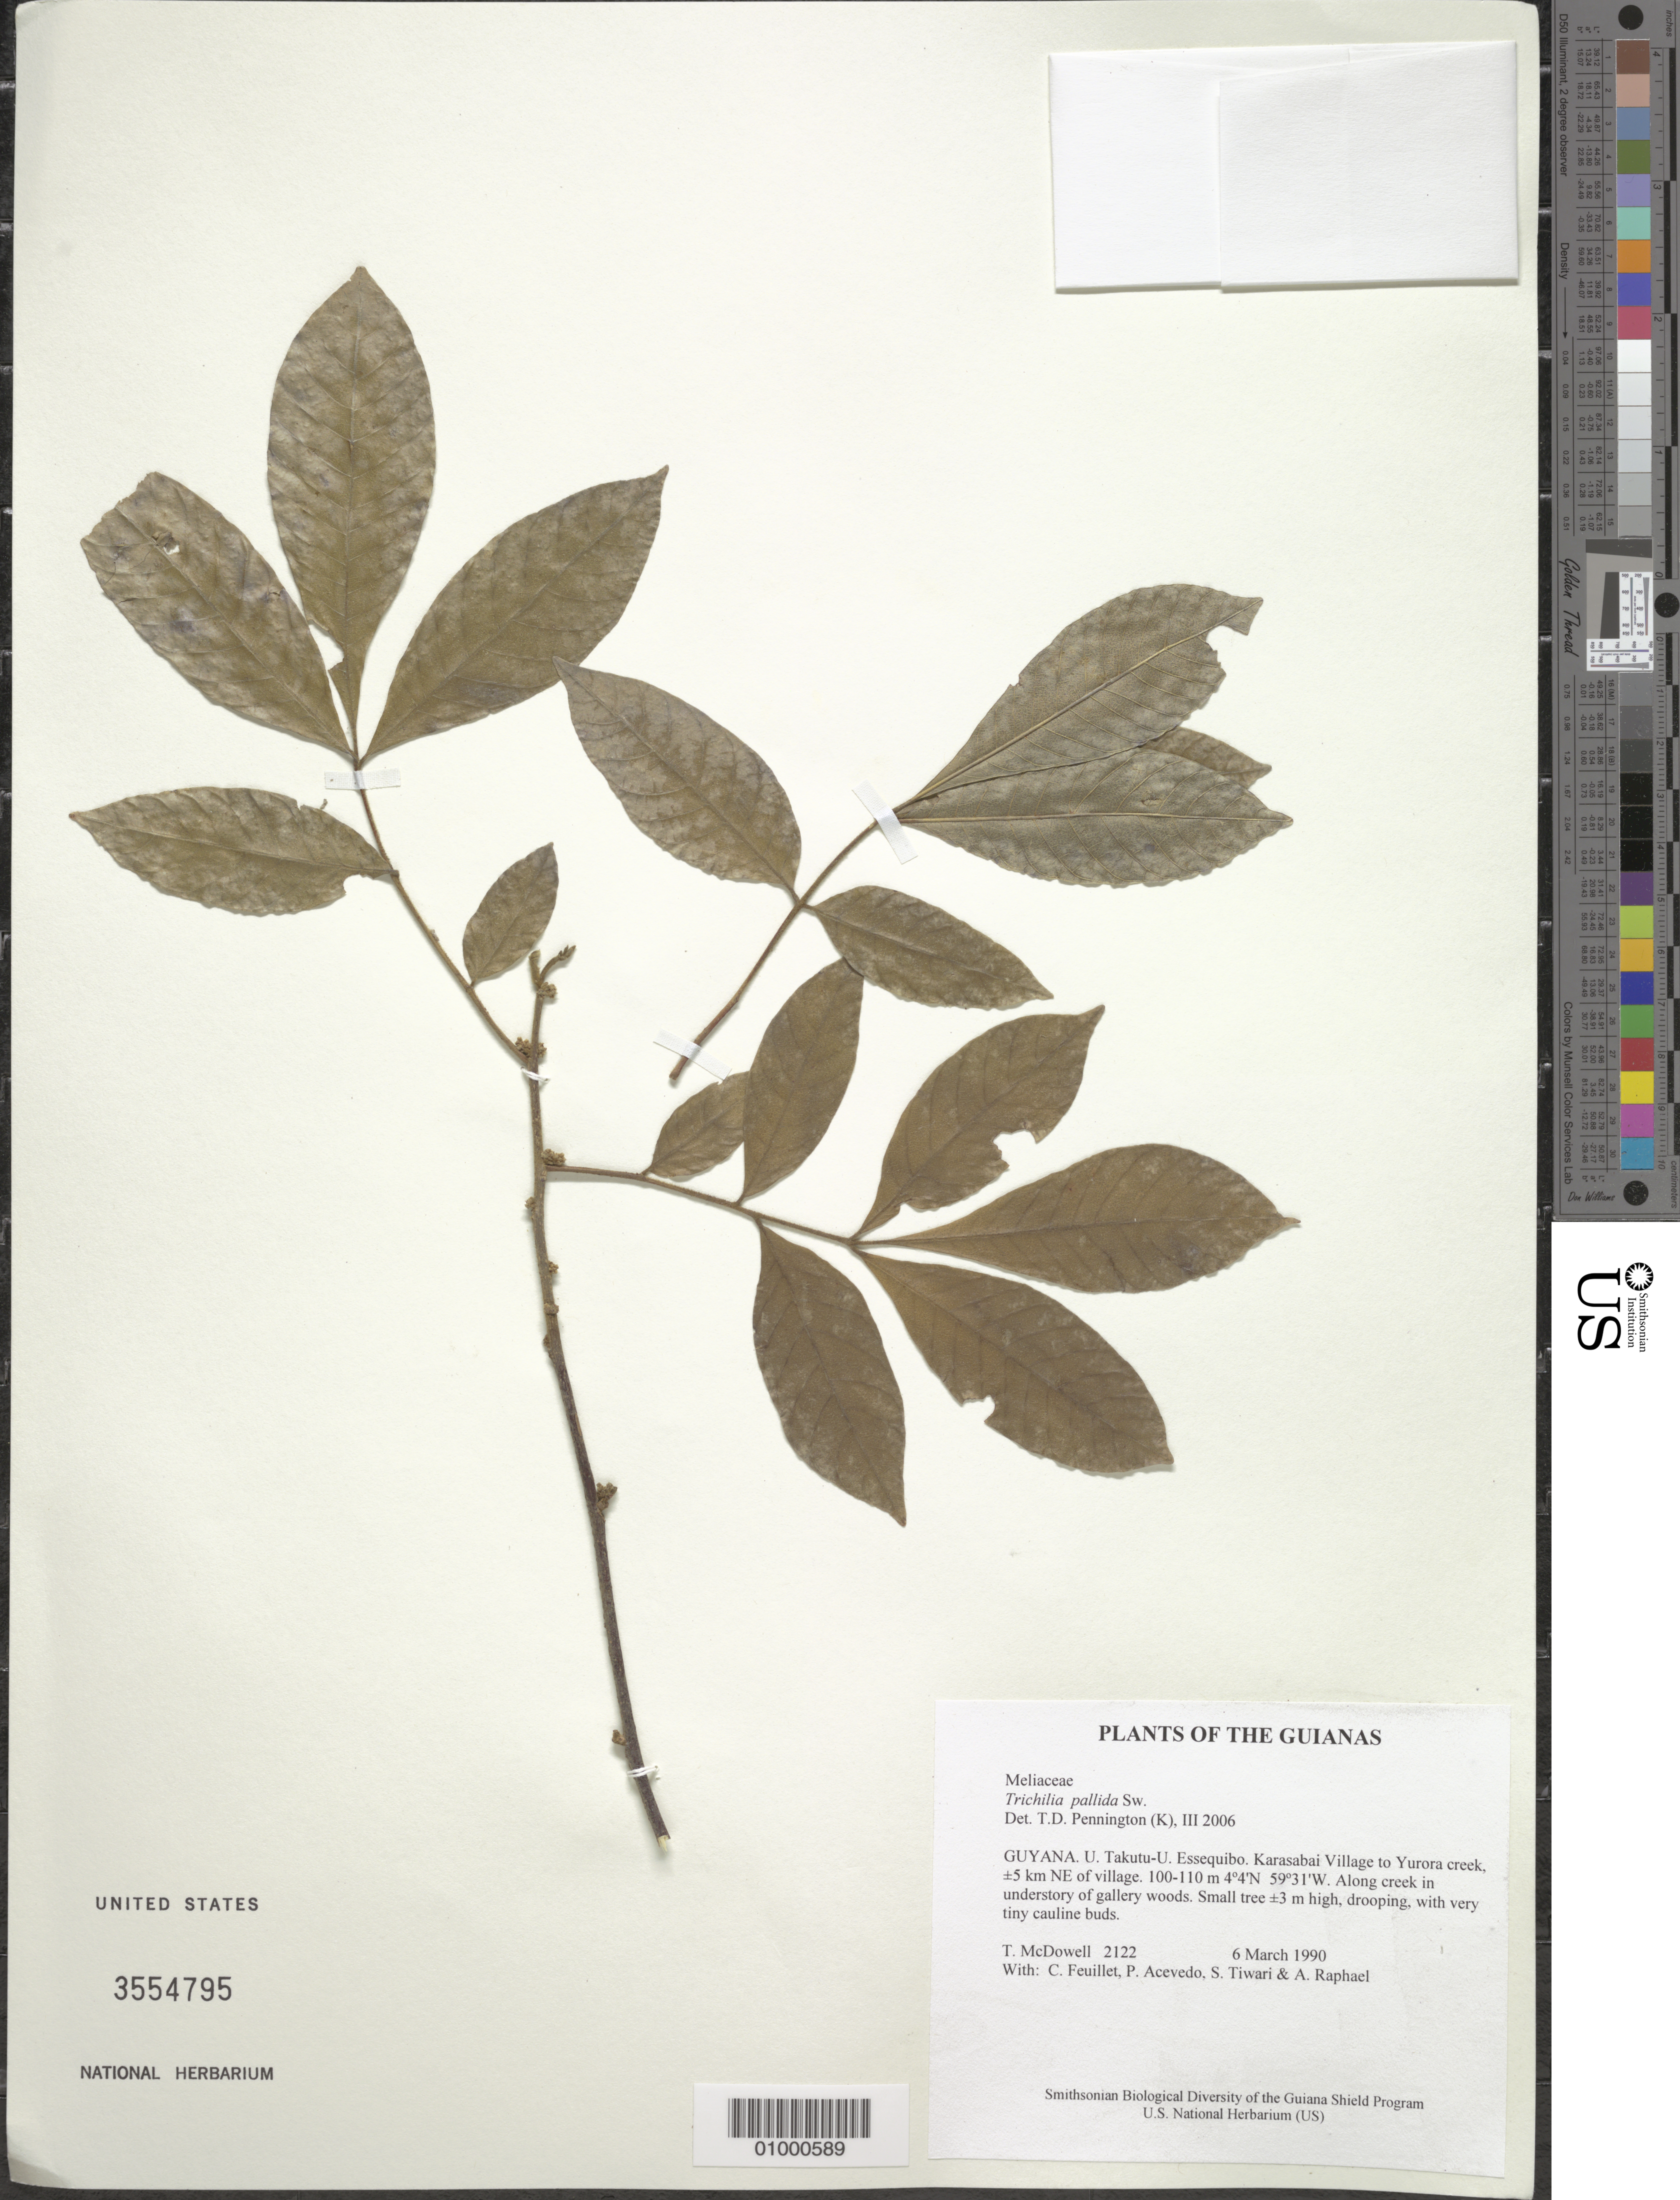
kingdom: Plantae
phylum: Tracheophyta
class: Magnoliopsida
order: Sapindales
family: Meliaceae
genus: Trichilia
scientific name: Trichilia pallida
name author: Sw.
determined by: Pennington, T. D., (K)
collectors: T. McDowell, C. Feuillet, P. Acevedo-Rodr., S. Tiwari & A. Raphael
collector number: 2122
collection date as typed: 6 March 1990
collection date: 1990-03-06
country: Guyana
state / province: U. Takutu-U. Essequibo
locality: Karasabai Village to Yurora creek, ±5 km NE of village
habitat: Along creek in understory of gallery woods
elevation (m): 100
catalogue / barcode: US 3554795